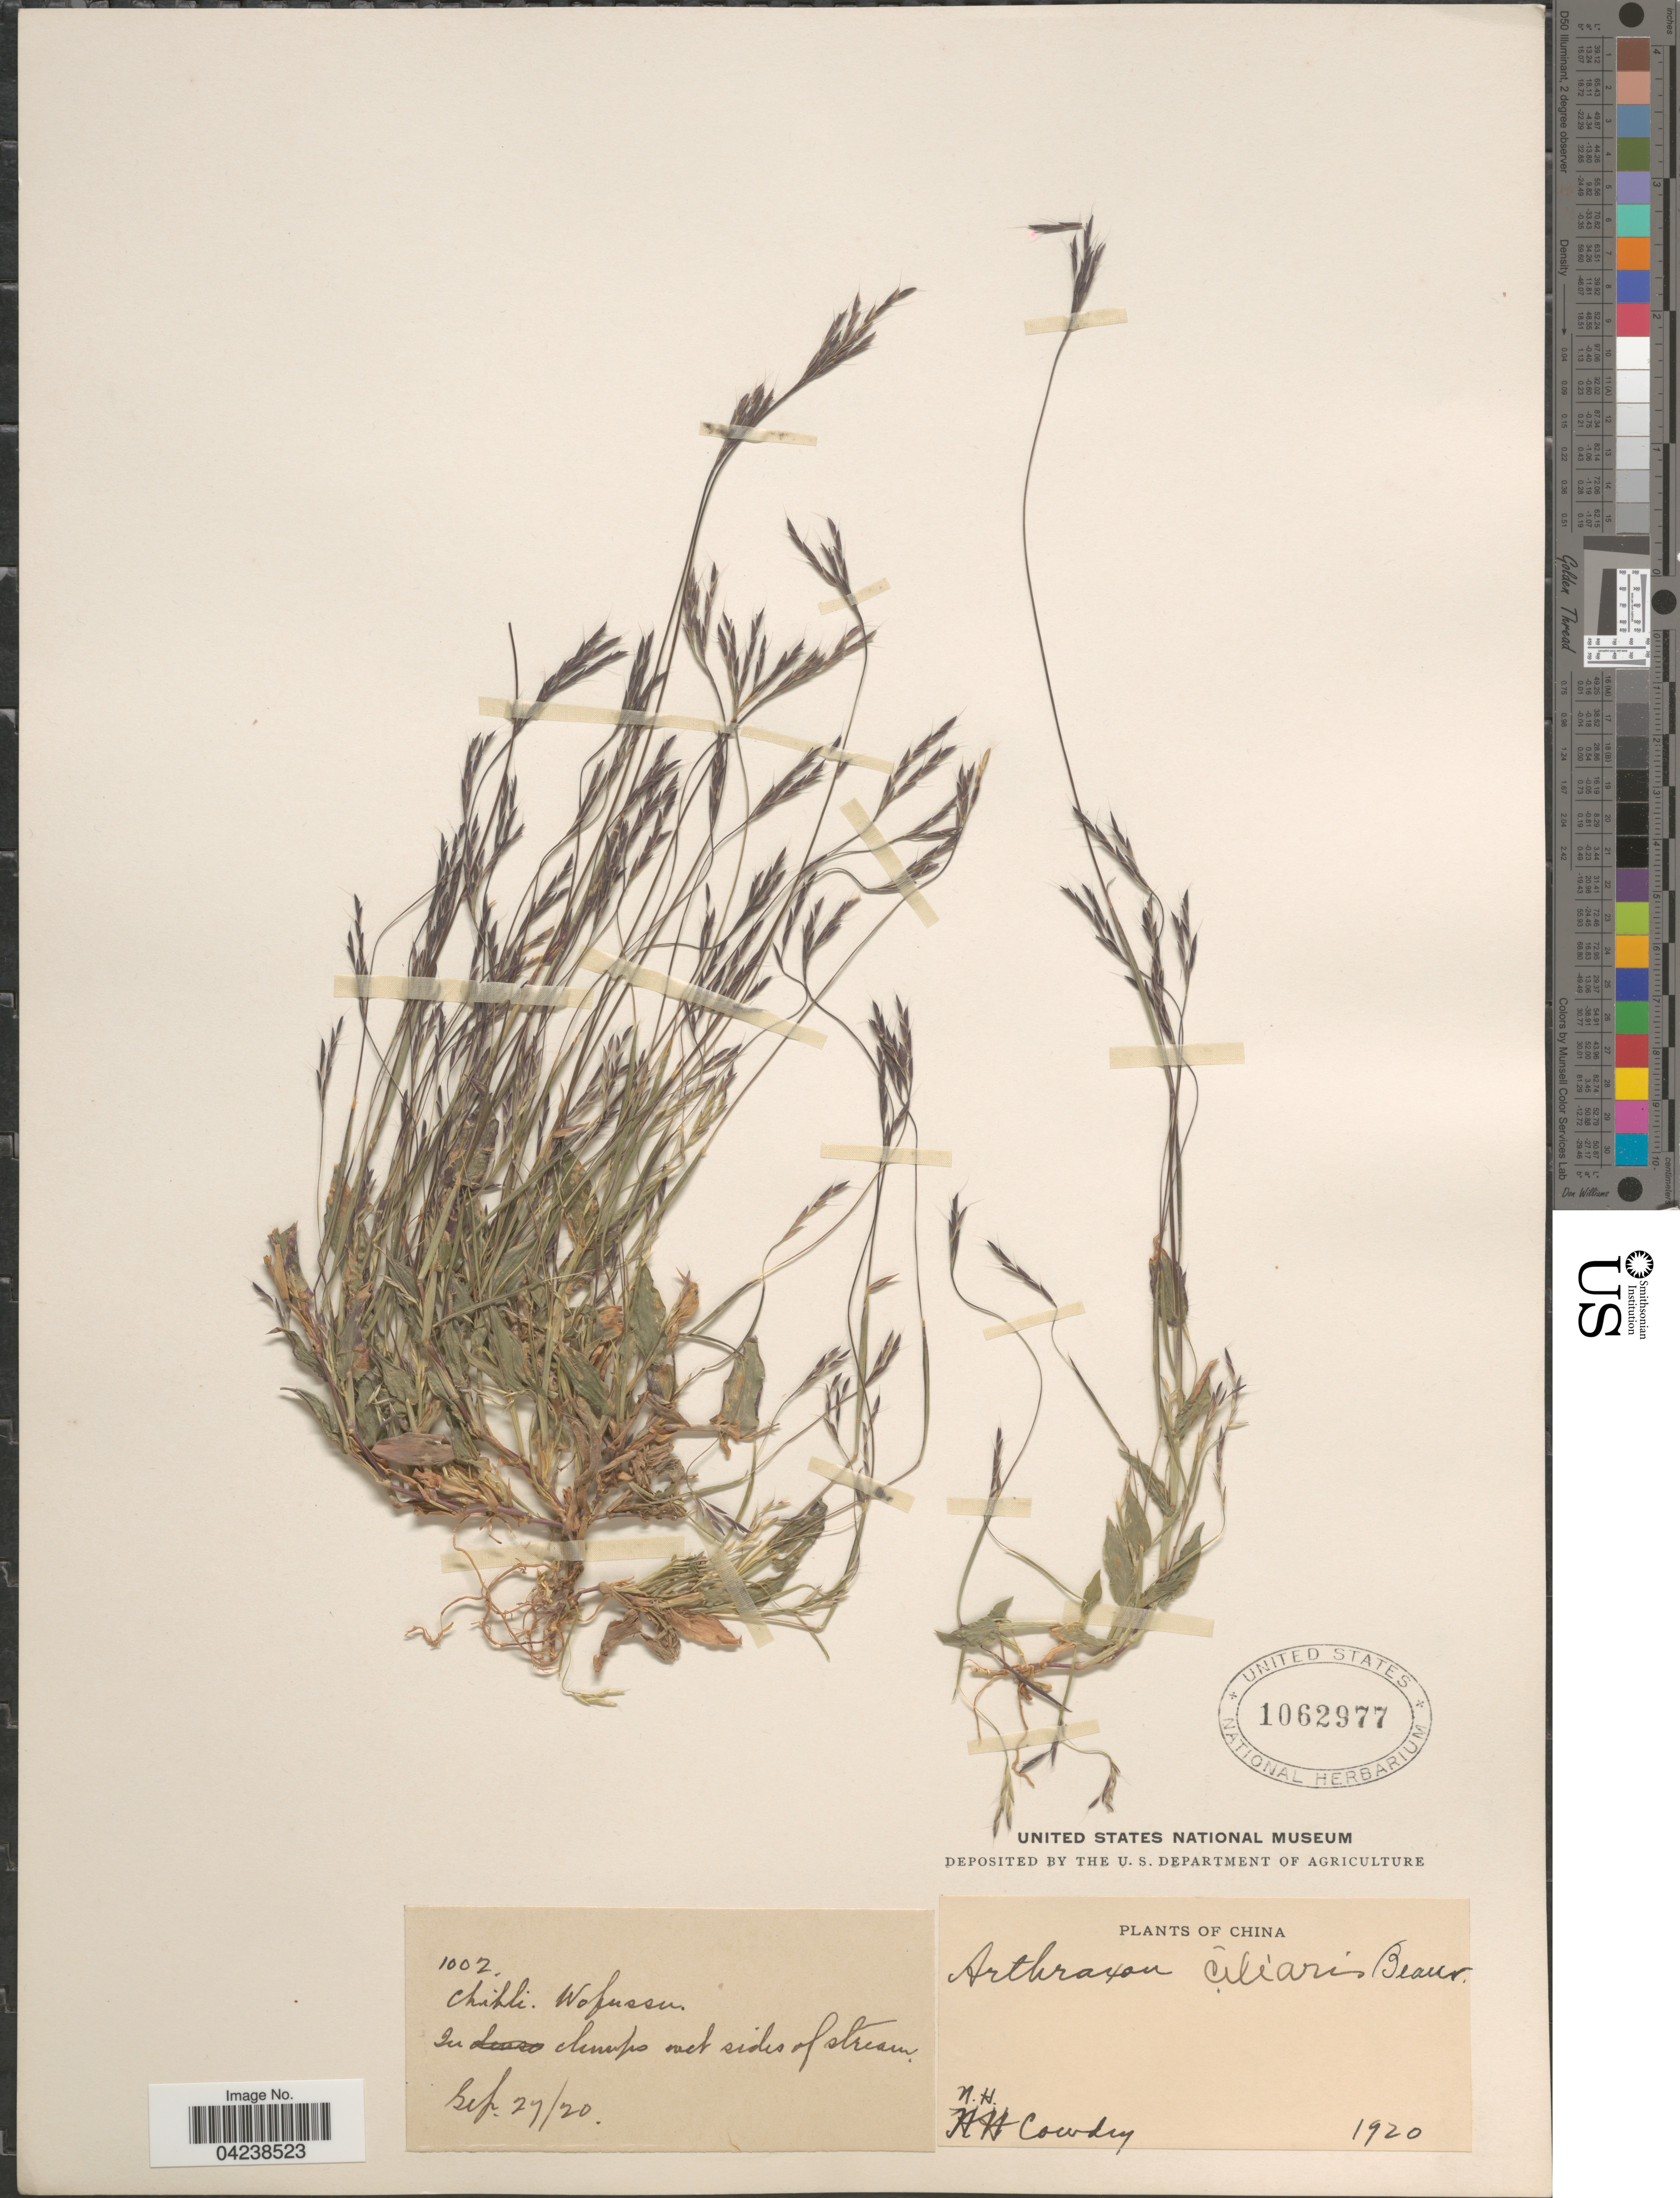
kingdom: Plantae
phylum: Tracheophyta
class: Liliopsida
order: Poales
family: Poaceae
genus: Arthraxon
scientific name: Arthraxon hispidus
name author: (Thunb.) Makino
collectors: N. H. Cowdry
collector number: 1002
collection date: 1920-09-27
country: China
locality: Chihli. Wofussu.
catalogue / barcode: US 1062977